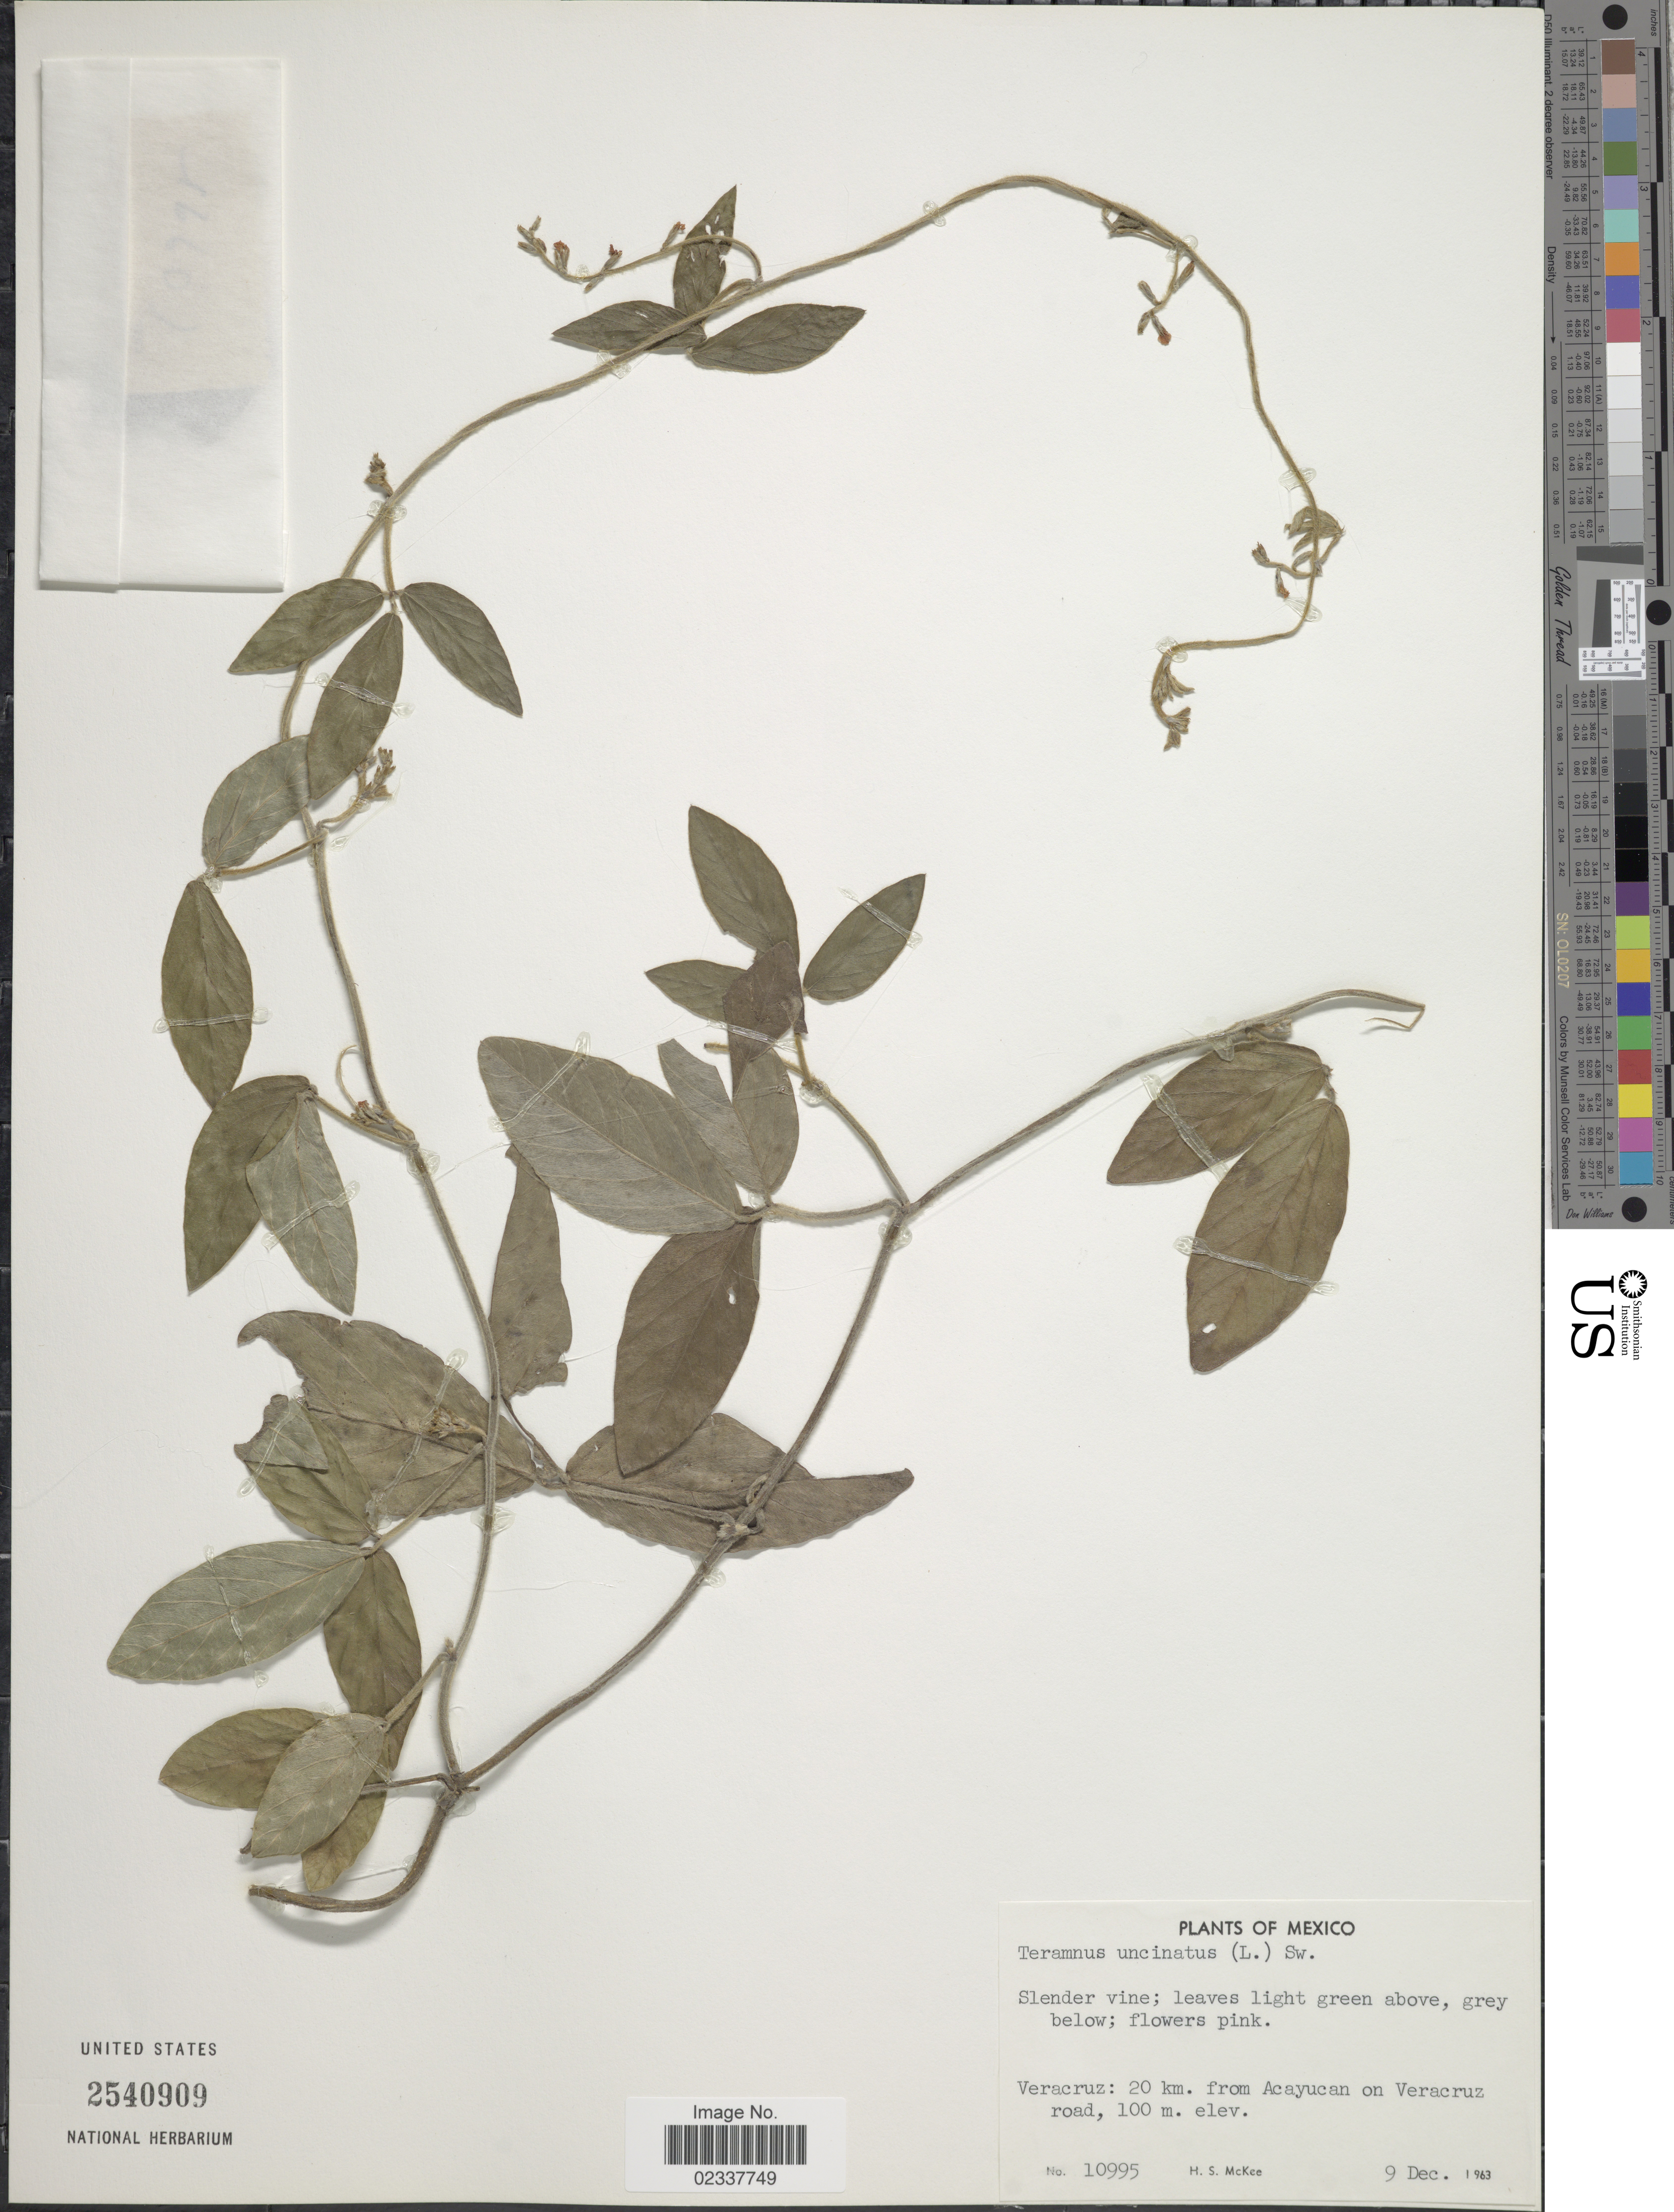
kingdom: Plantae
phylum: Tracheophyta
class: Magnoliopsida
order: Fabales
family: Fabaceae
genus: Teramnus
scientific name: Teramnus uncinatus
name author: (L.) Sw.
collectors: H. S. McKee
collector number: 10995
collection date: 1963-12-09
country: Mexico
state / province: Veracruz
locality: Veracruz, 20 km from Acayucan on Veracruz road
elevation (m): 100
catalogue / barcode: US 2540909